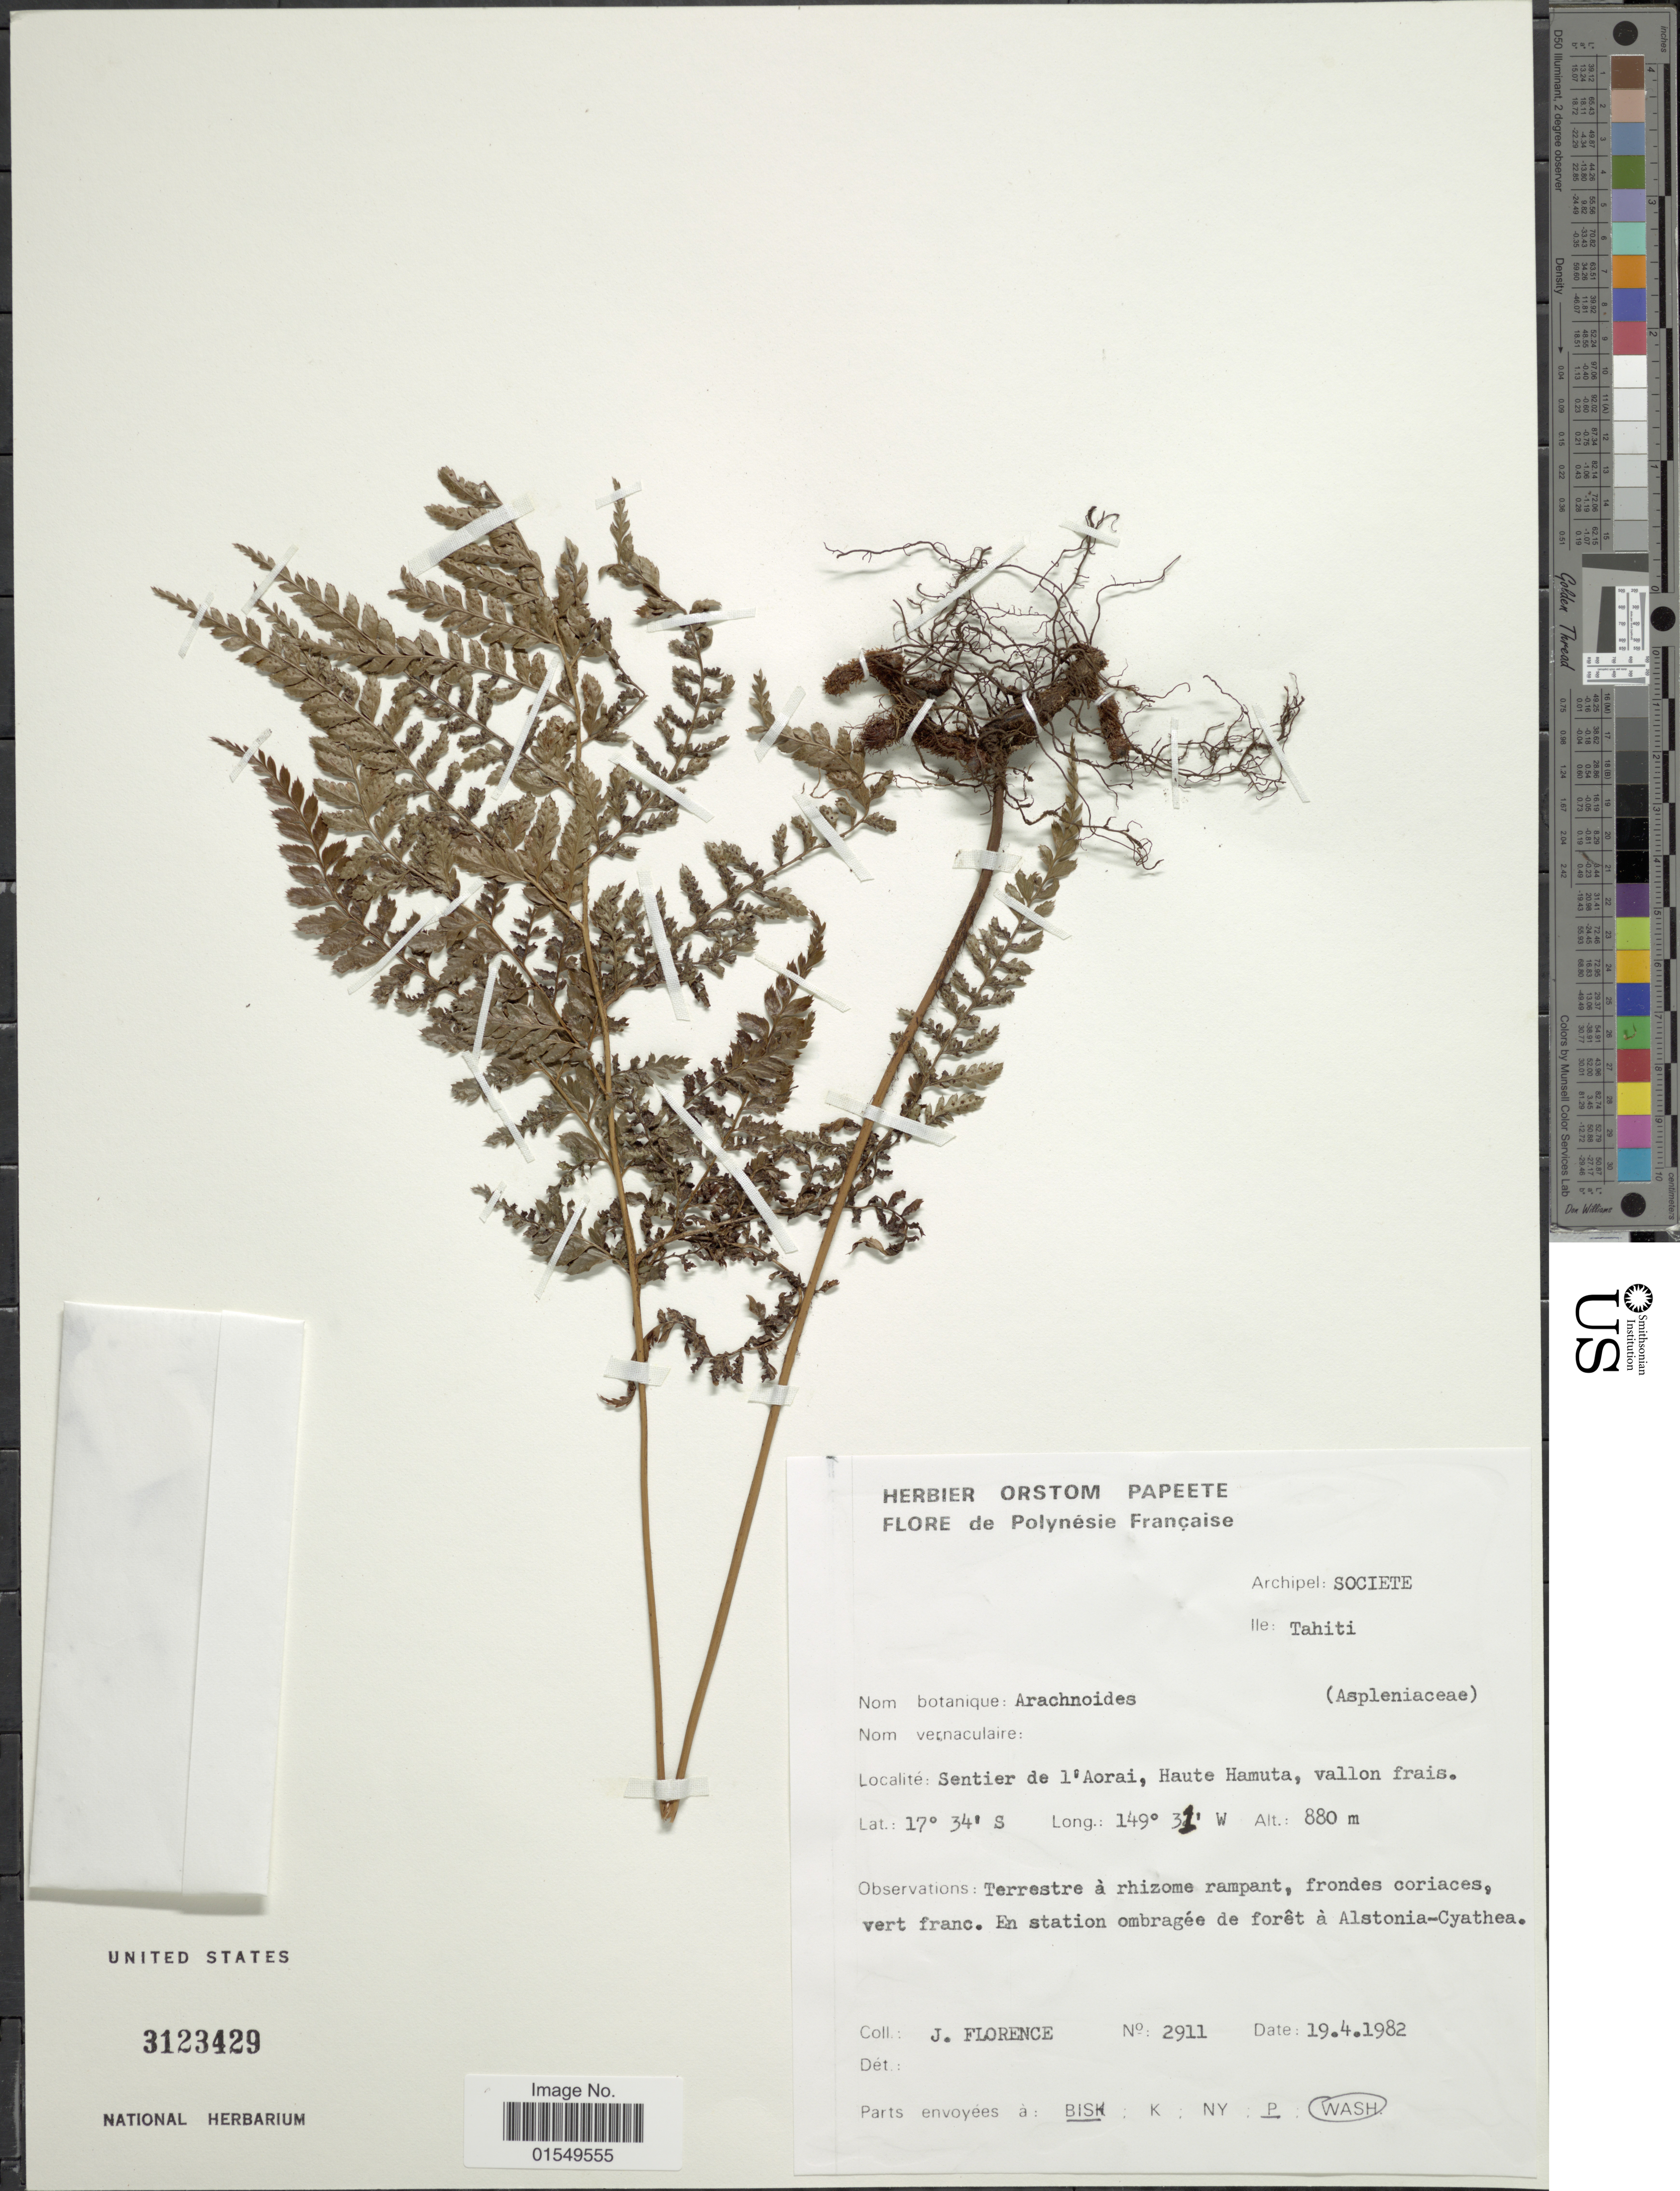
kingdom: Plantae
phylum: Tracheophyta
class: Polypodiopsida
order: Polypodiales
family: Dryopteridaceae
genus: Arachniodes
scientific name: Arachniodes aristata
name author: (G. Forst.) Tindale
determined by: Florence, J.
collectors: J. Florence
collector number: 2911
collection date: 1982-04-19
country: French Polynesia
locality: Polynesie Francaise, Archipel: Societe, Ile: Tahiti. Sentier de l'Aorai, Haute Hamuta, vallon frais, en station ombragee de foret a Alstonia-Cyathea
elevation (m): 880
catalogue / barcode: US 3123429